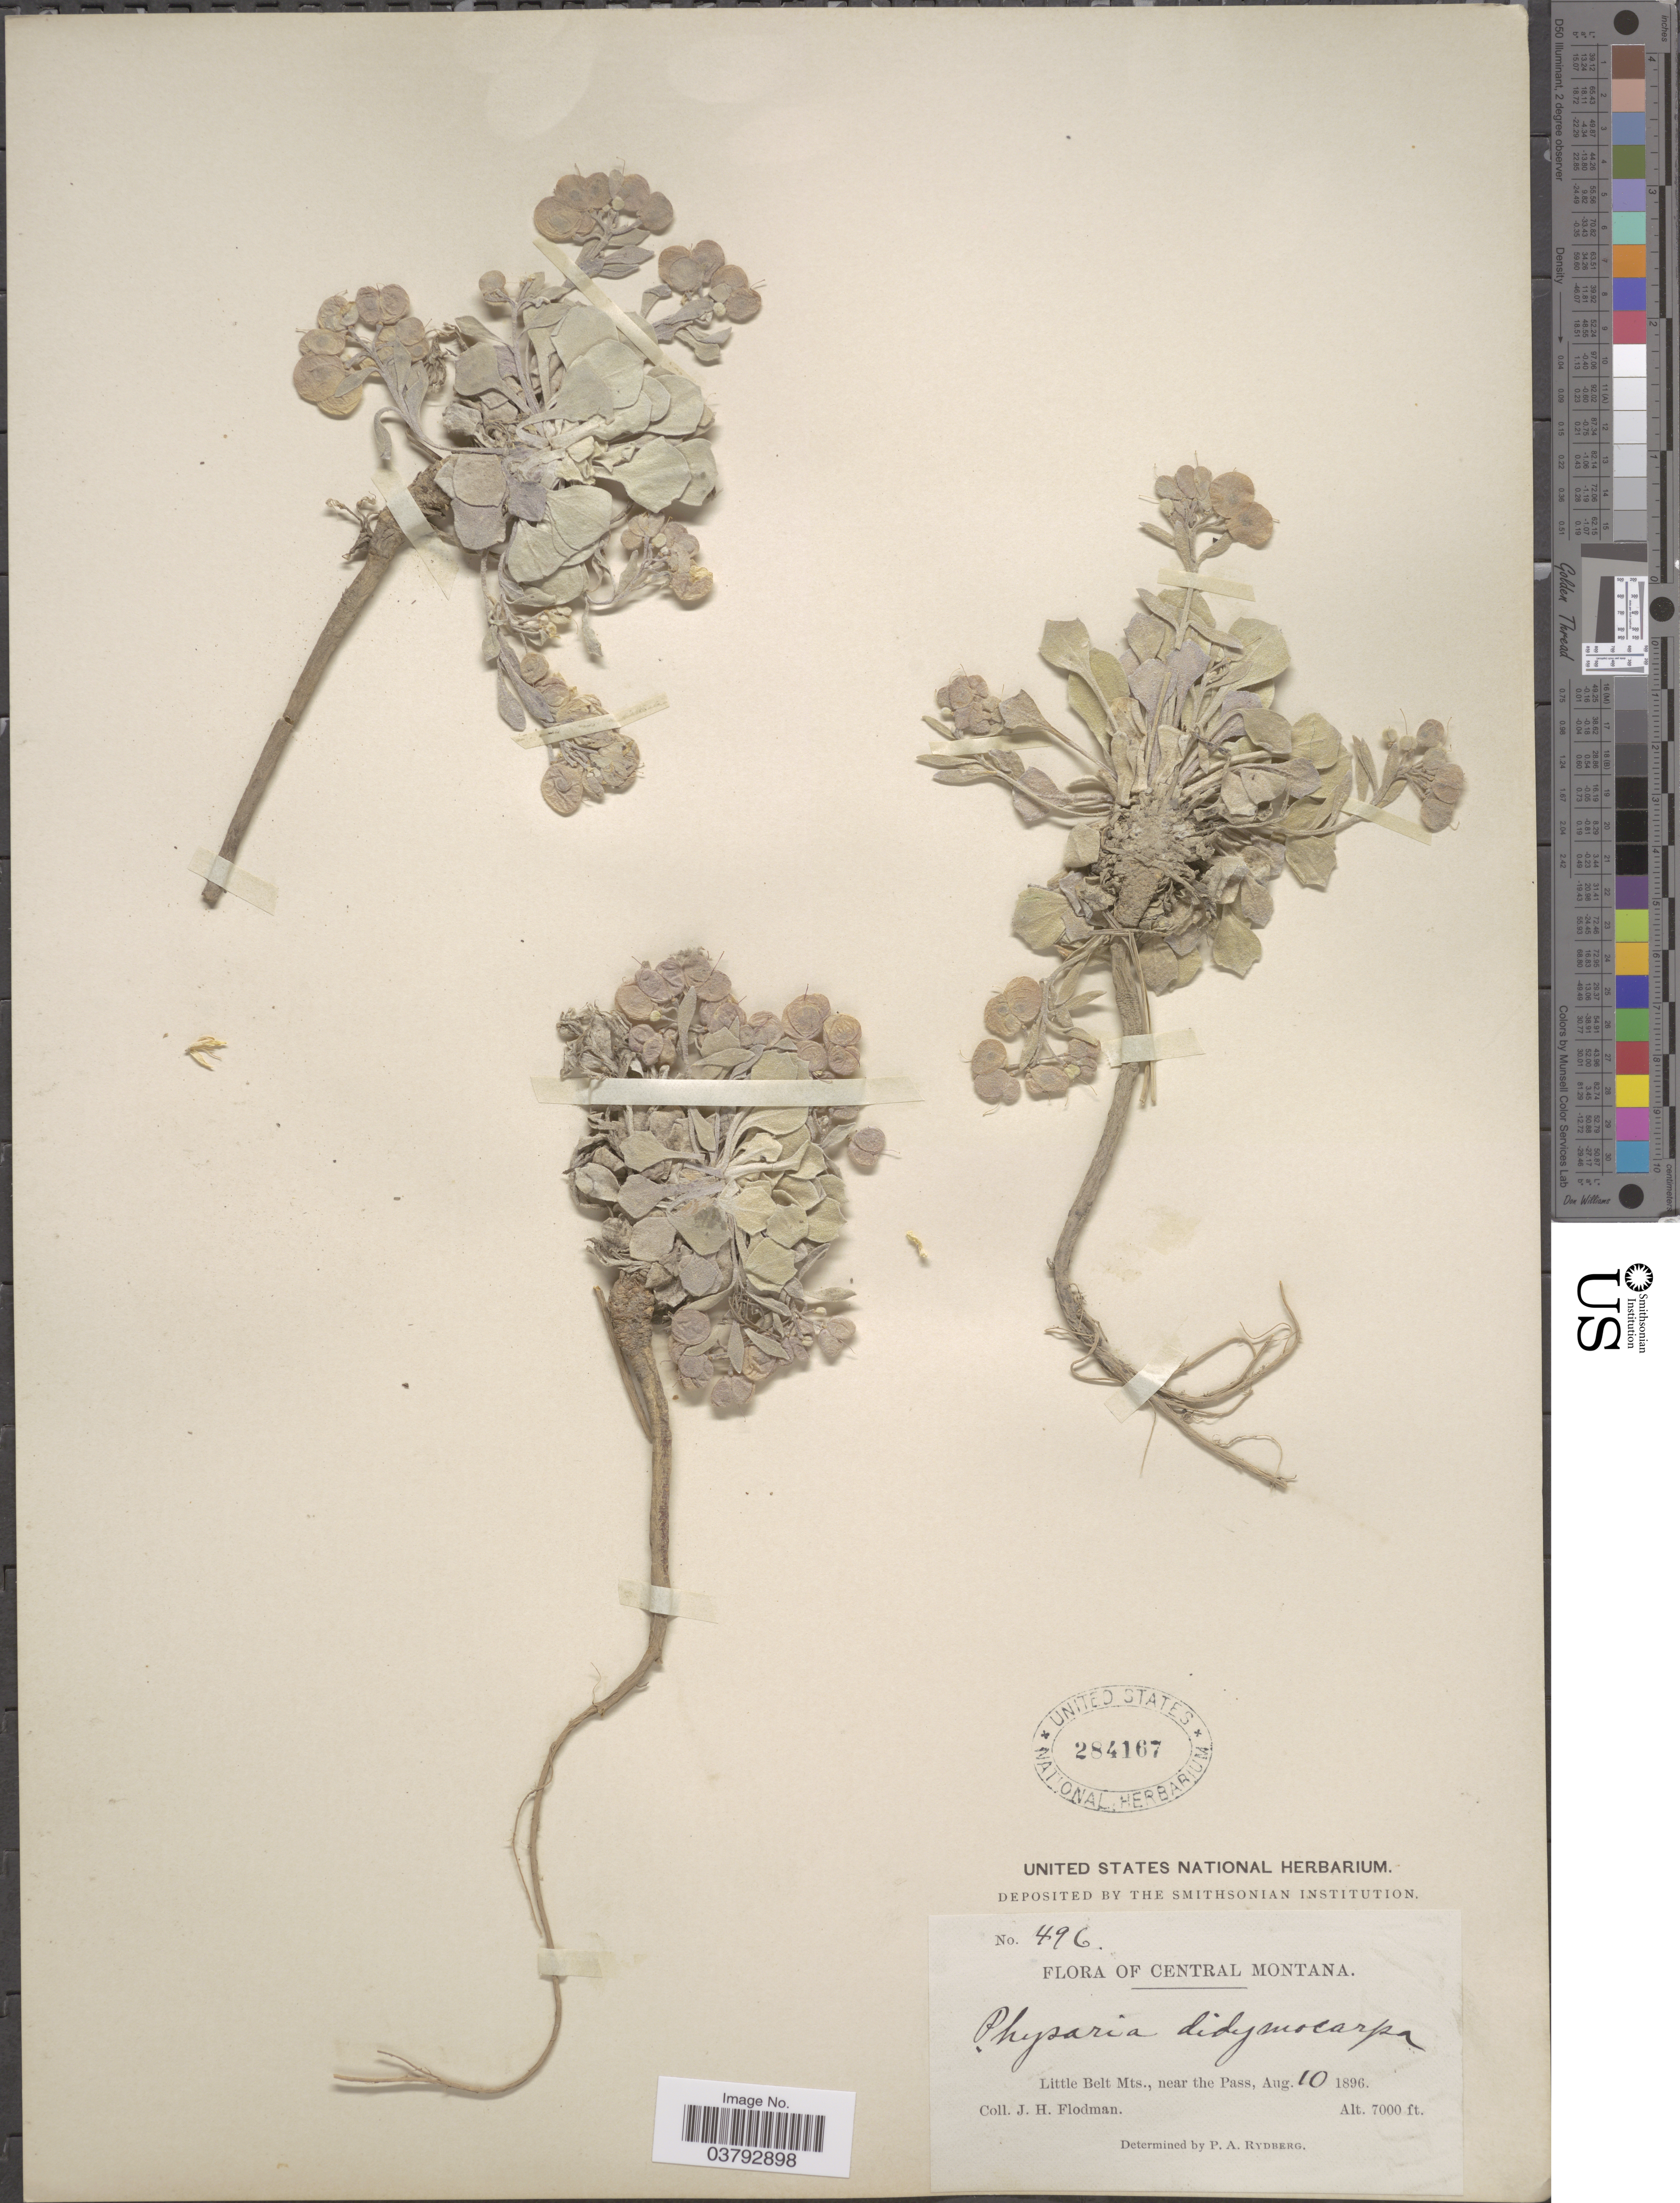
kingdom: Plantae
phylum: Tracheophyta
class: Magnoliopsida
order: Brassicales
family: Brassicaceae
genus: Physaria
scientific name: Physaria didymocarpa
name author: (Hook.) A. Gray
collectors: J. Flodman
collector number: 496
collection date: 1896-08-10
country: United States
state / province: Montana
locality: Central Montana. Little Belt Mts., near the Pass.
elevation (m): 2134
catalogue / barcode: US 284167